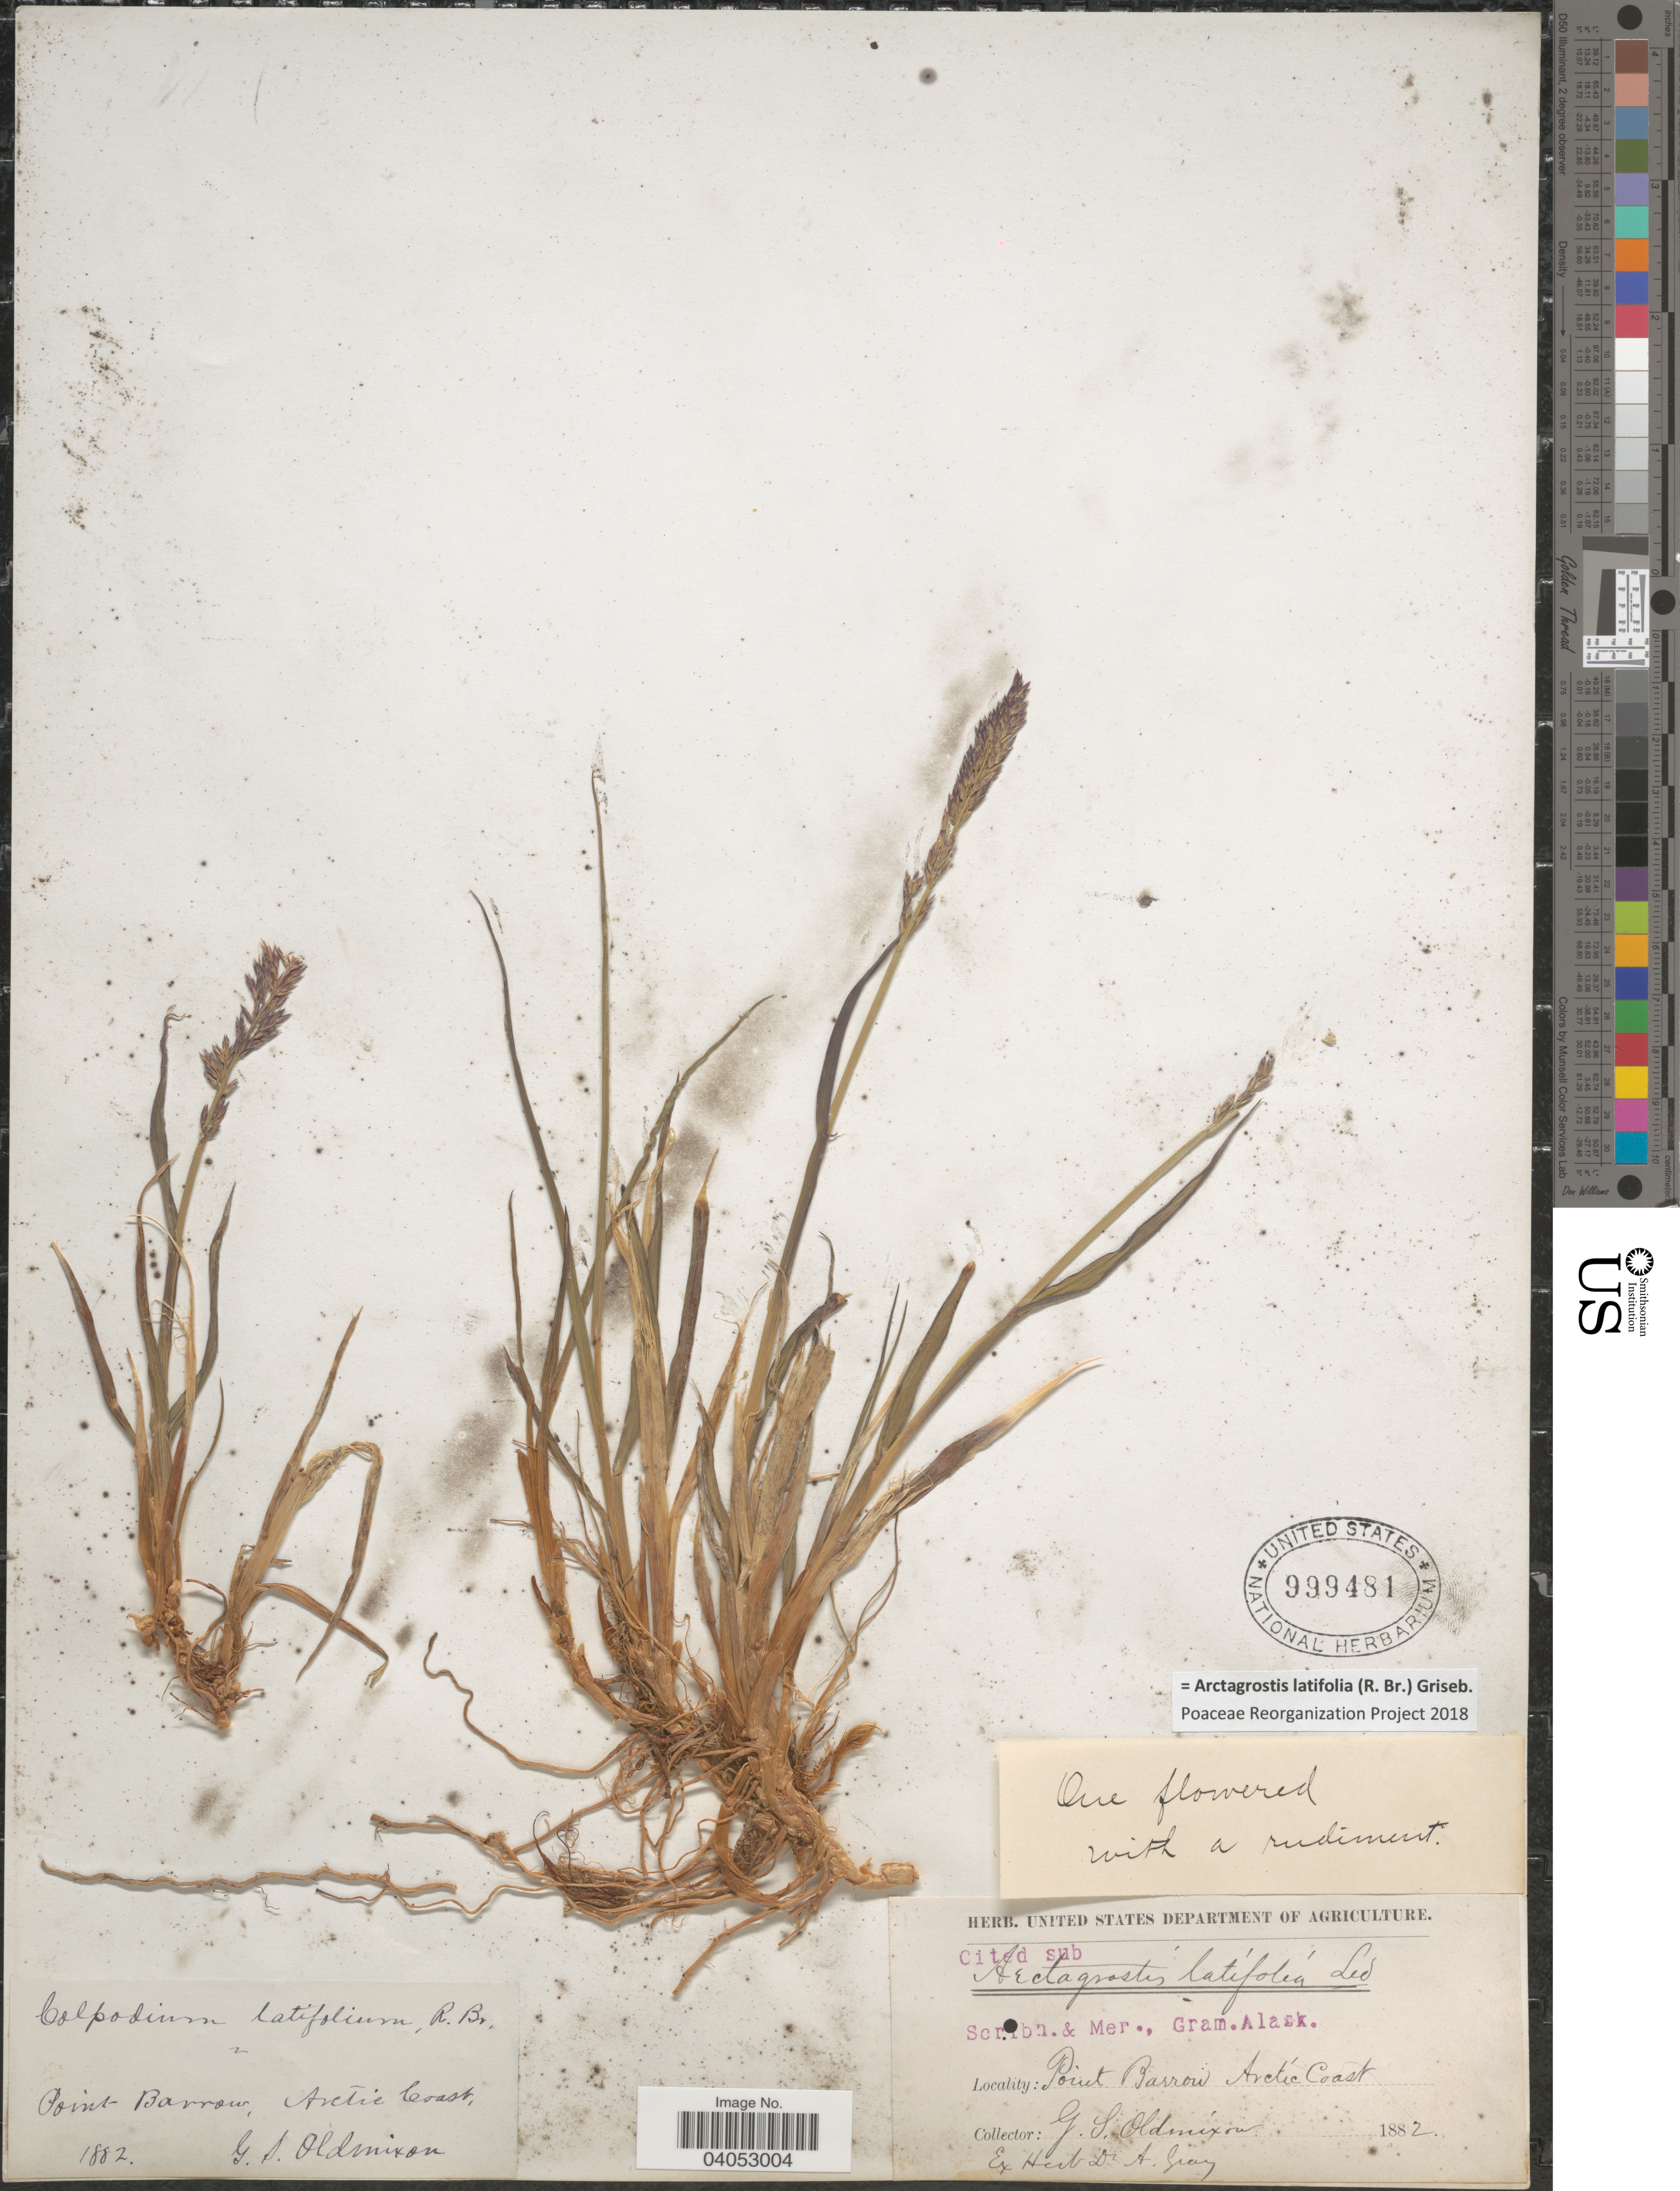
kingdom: Plantae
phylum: Tracheophyta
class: Liliopsida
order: Poales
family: Poaceae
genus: Arctagrostis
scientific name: Arctagrostis latifolia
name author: (R. Br.) Griseb.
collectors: G. Oldmixon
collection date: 1882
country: United States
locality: Point Barrow Arctic Coast.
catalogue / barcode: US 999481